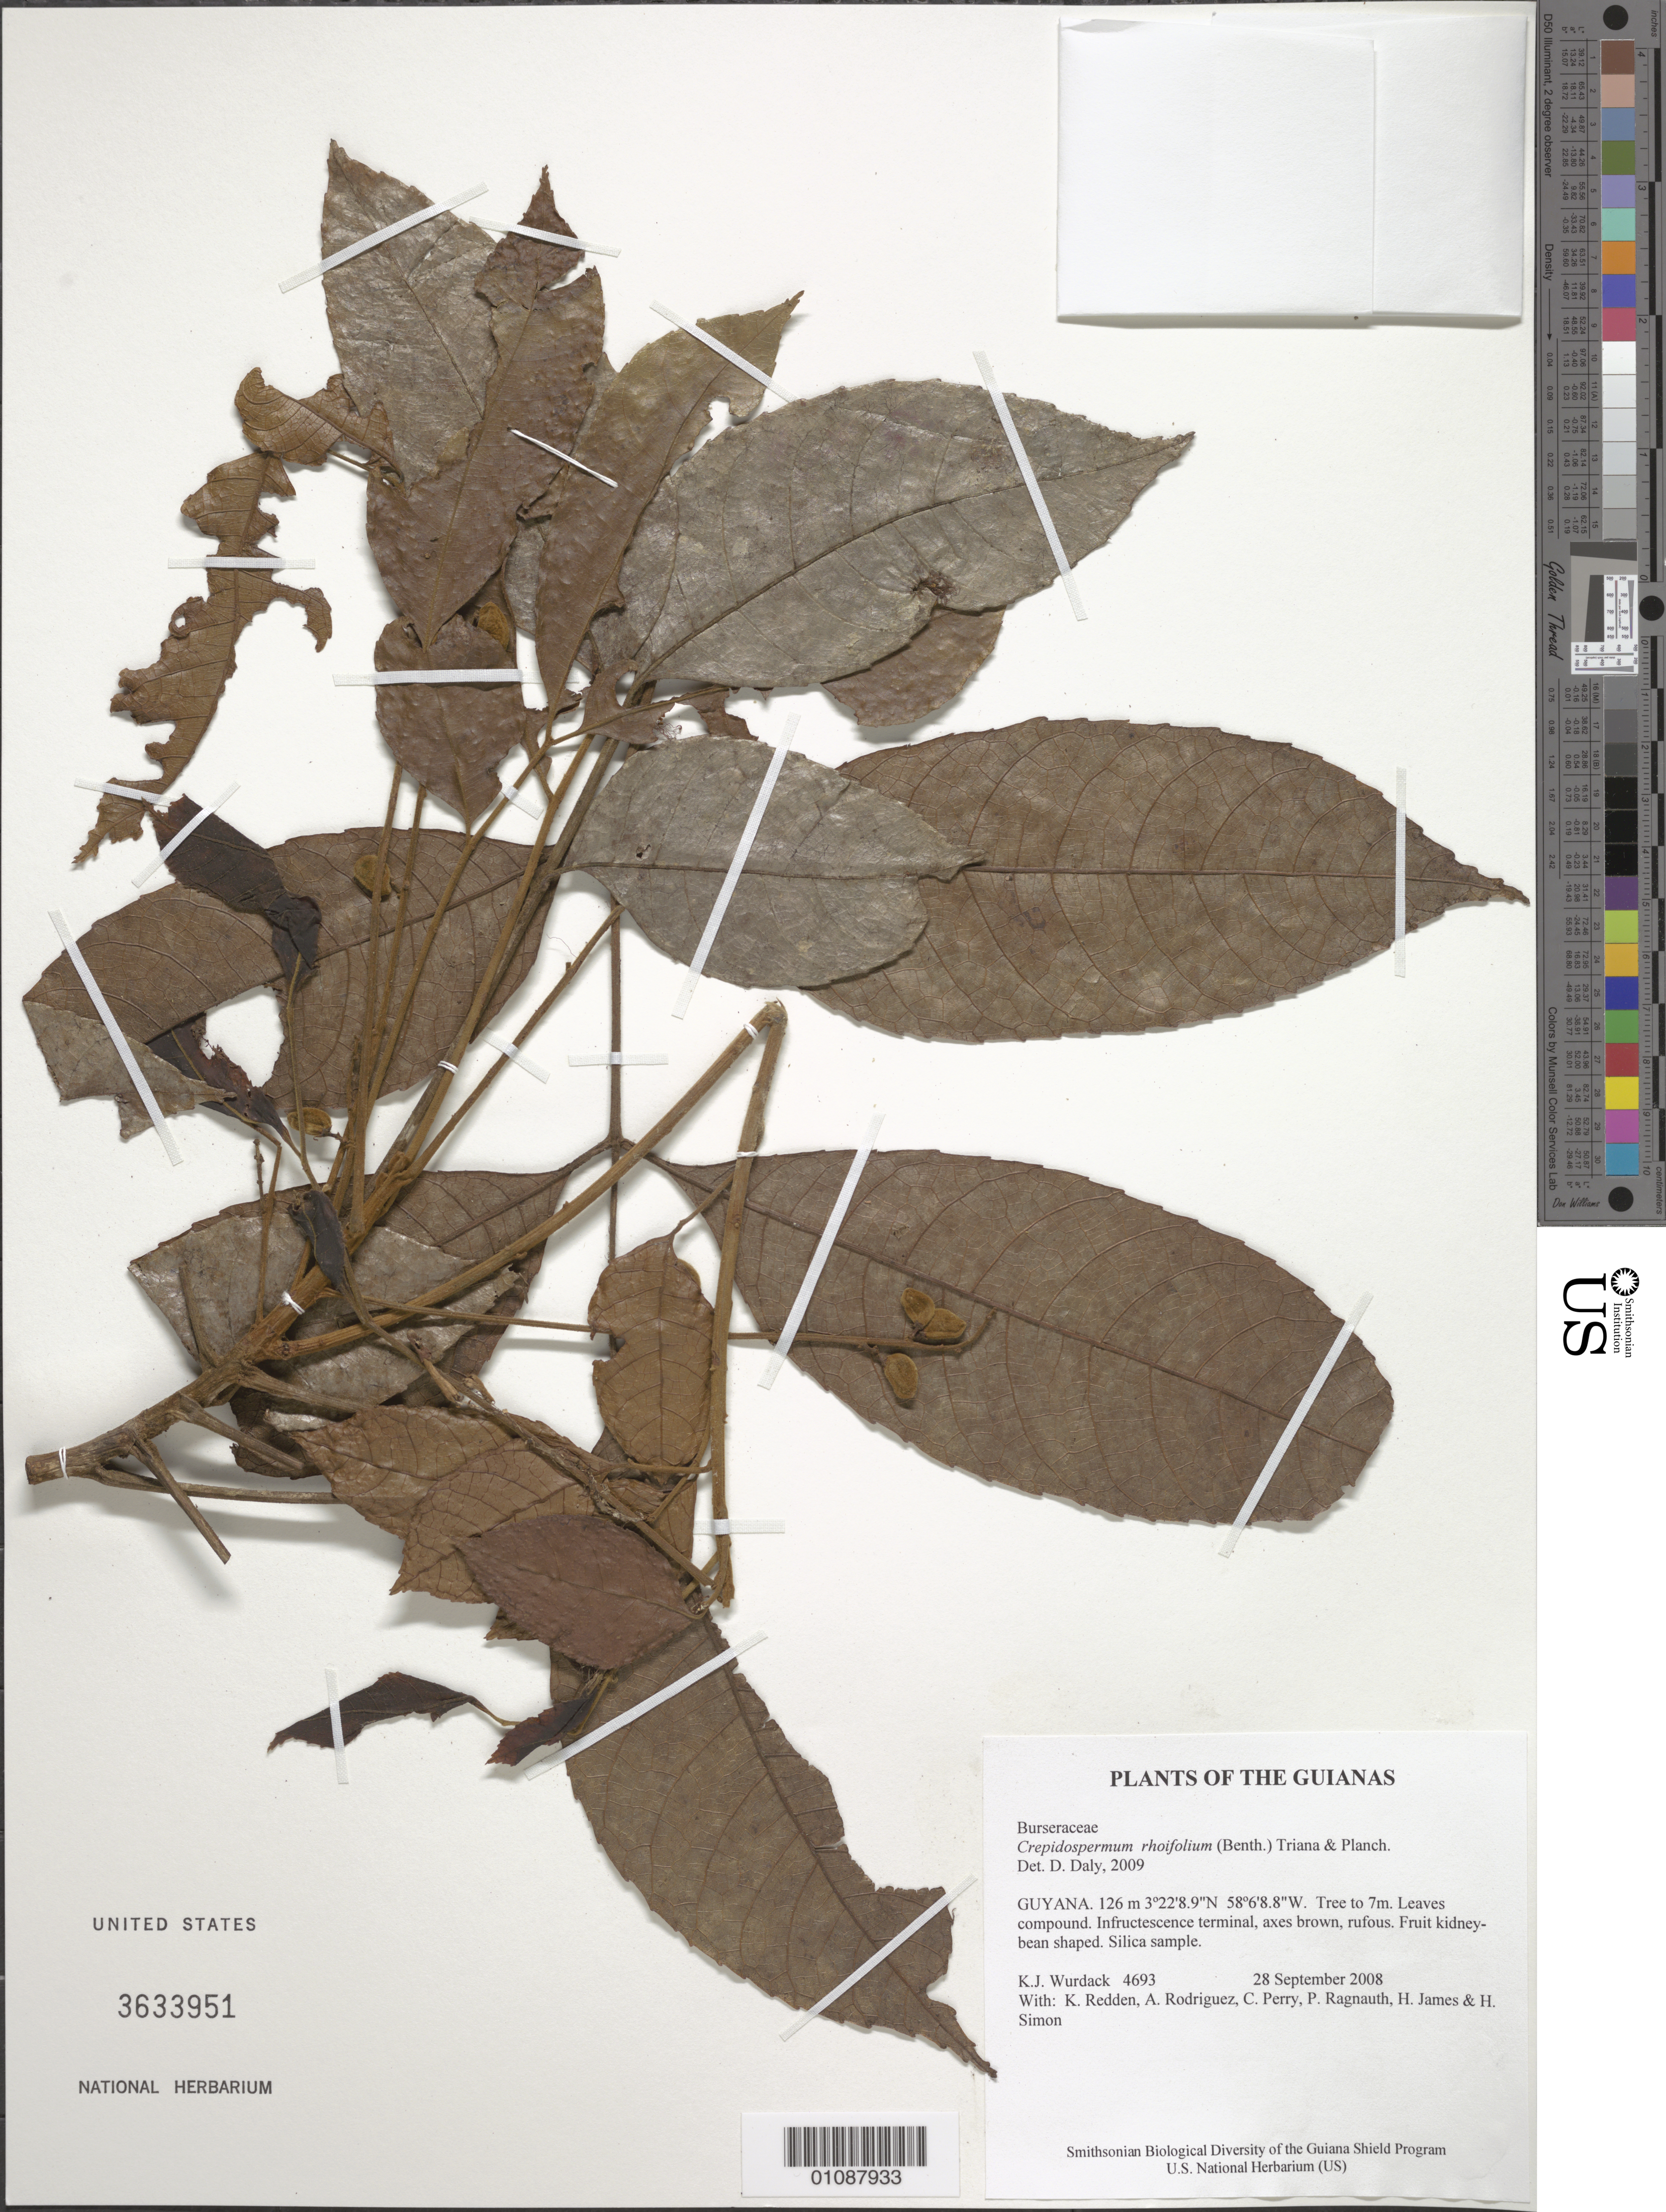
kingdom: Plantae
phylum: Tracheophyta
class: Magnoliopsida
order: Sapindales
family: Burseraceae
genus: Protium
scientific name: Protium rhoifolium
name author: (Benth.) Byng & Christenh.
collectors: K. Wurdack, K. M. Redden, A. Rodriguez, C. Perry, P. Ragnauth, H. James & H. Simon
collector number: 4693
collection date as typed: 28 September 2008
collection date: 2008-09-28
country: Guyana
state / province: U. Takutu-U. Essequibo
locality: CI concession. Line 12 - end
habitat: Annonaceae, Violaceae, Lecythidaceae dominant. Red laterite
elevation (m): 126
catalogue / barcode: US 3633951